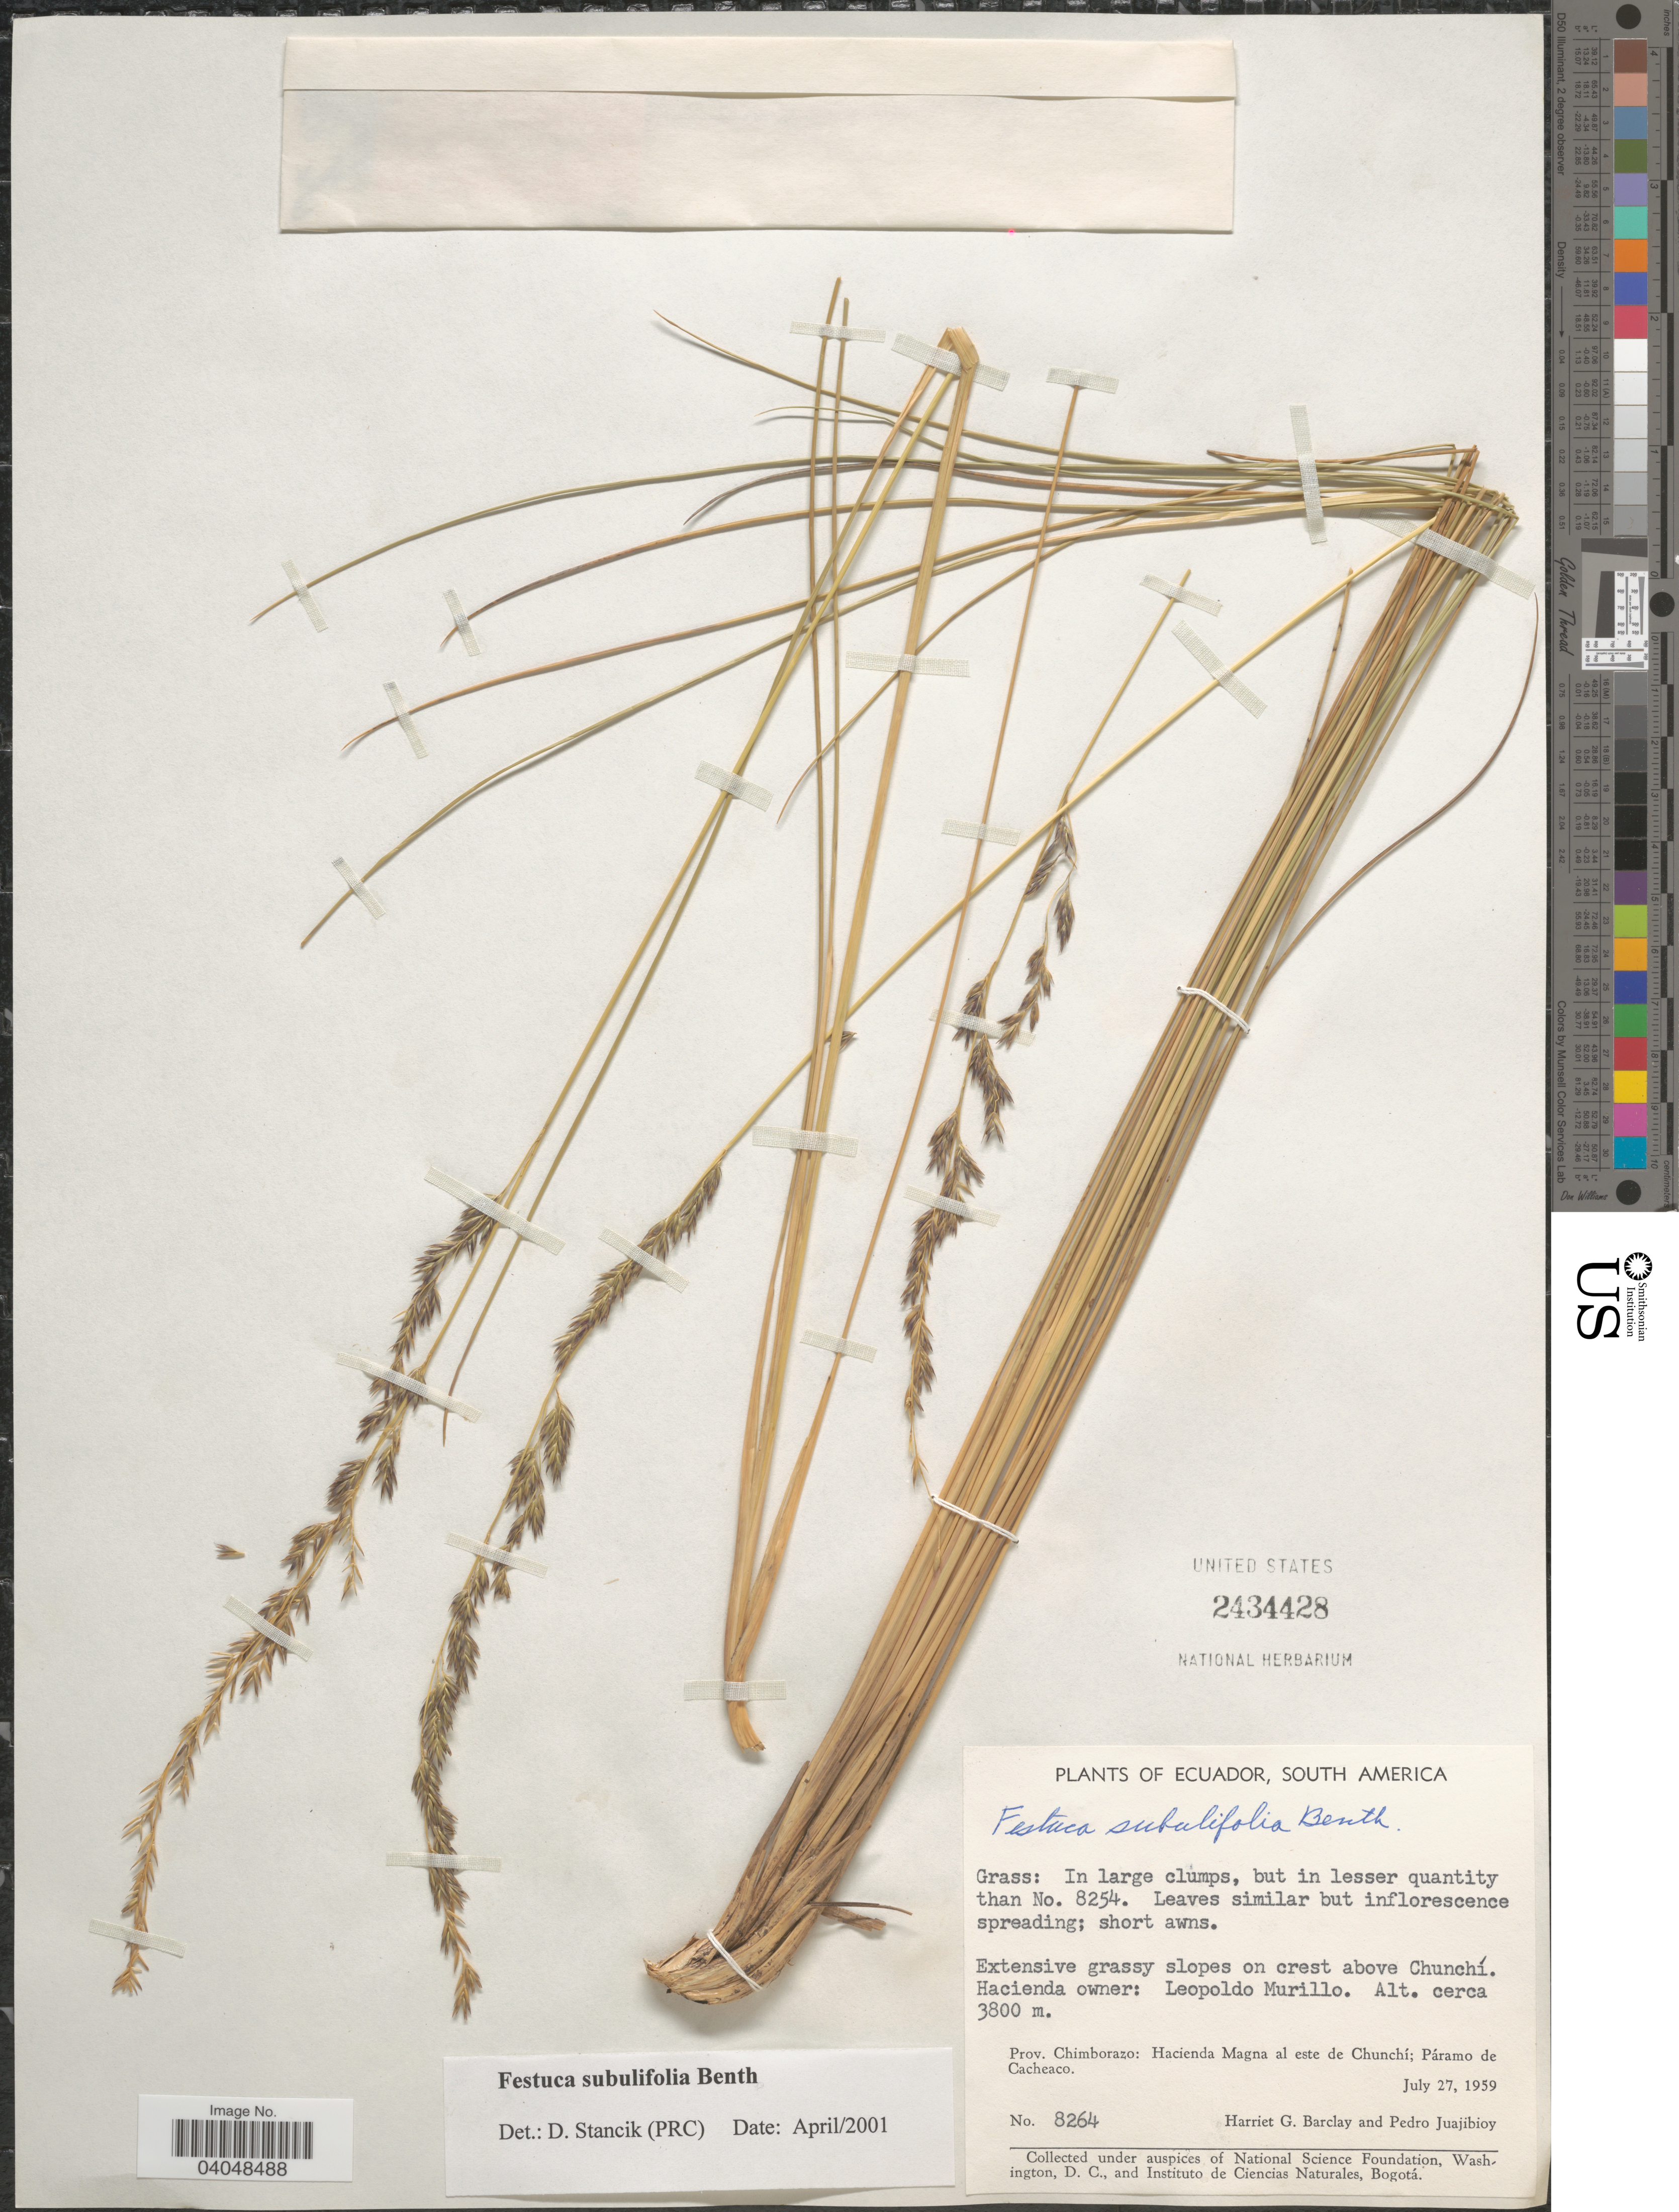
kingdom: Plantae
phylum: Tracheophyta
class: Liliopsida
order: Poales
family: Poaceae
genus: Festuca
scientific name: Festuca subulifolia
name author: Benth.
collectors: H. G. Barclay & P. Juajibioy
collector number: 8264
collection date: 1959-07-27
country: Ecuador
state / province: Chimborazo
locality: Slopes on crest above Chunchí. Leopoldo Murillo. Hacienda Magna al este de Chunchí; Páramo de Cacheaco.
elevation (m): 3800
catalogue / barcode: US 2434428